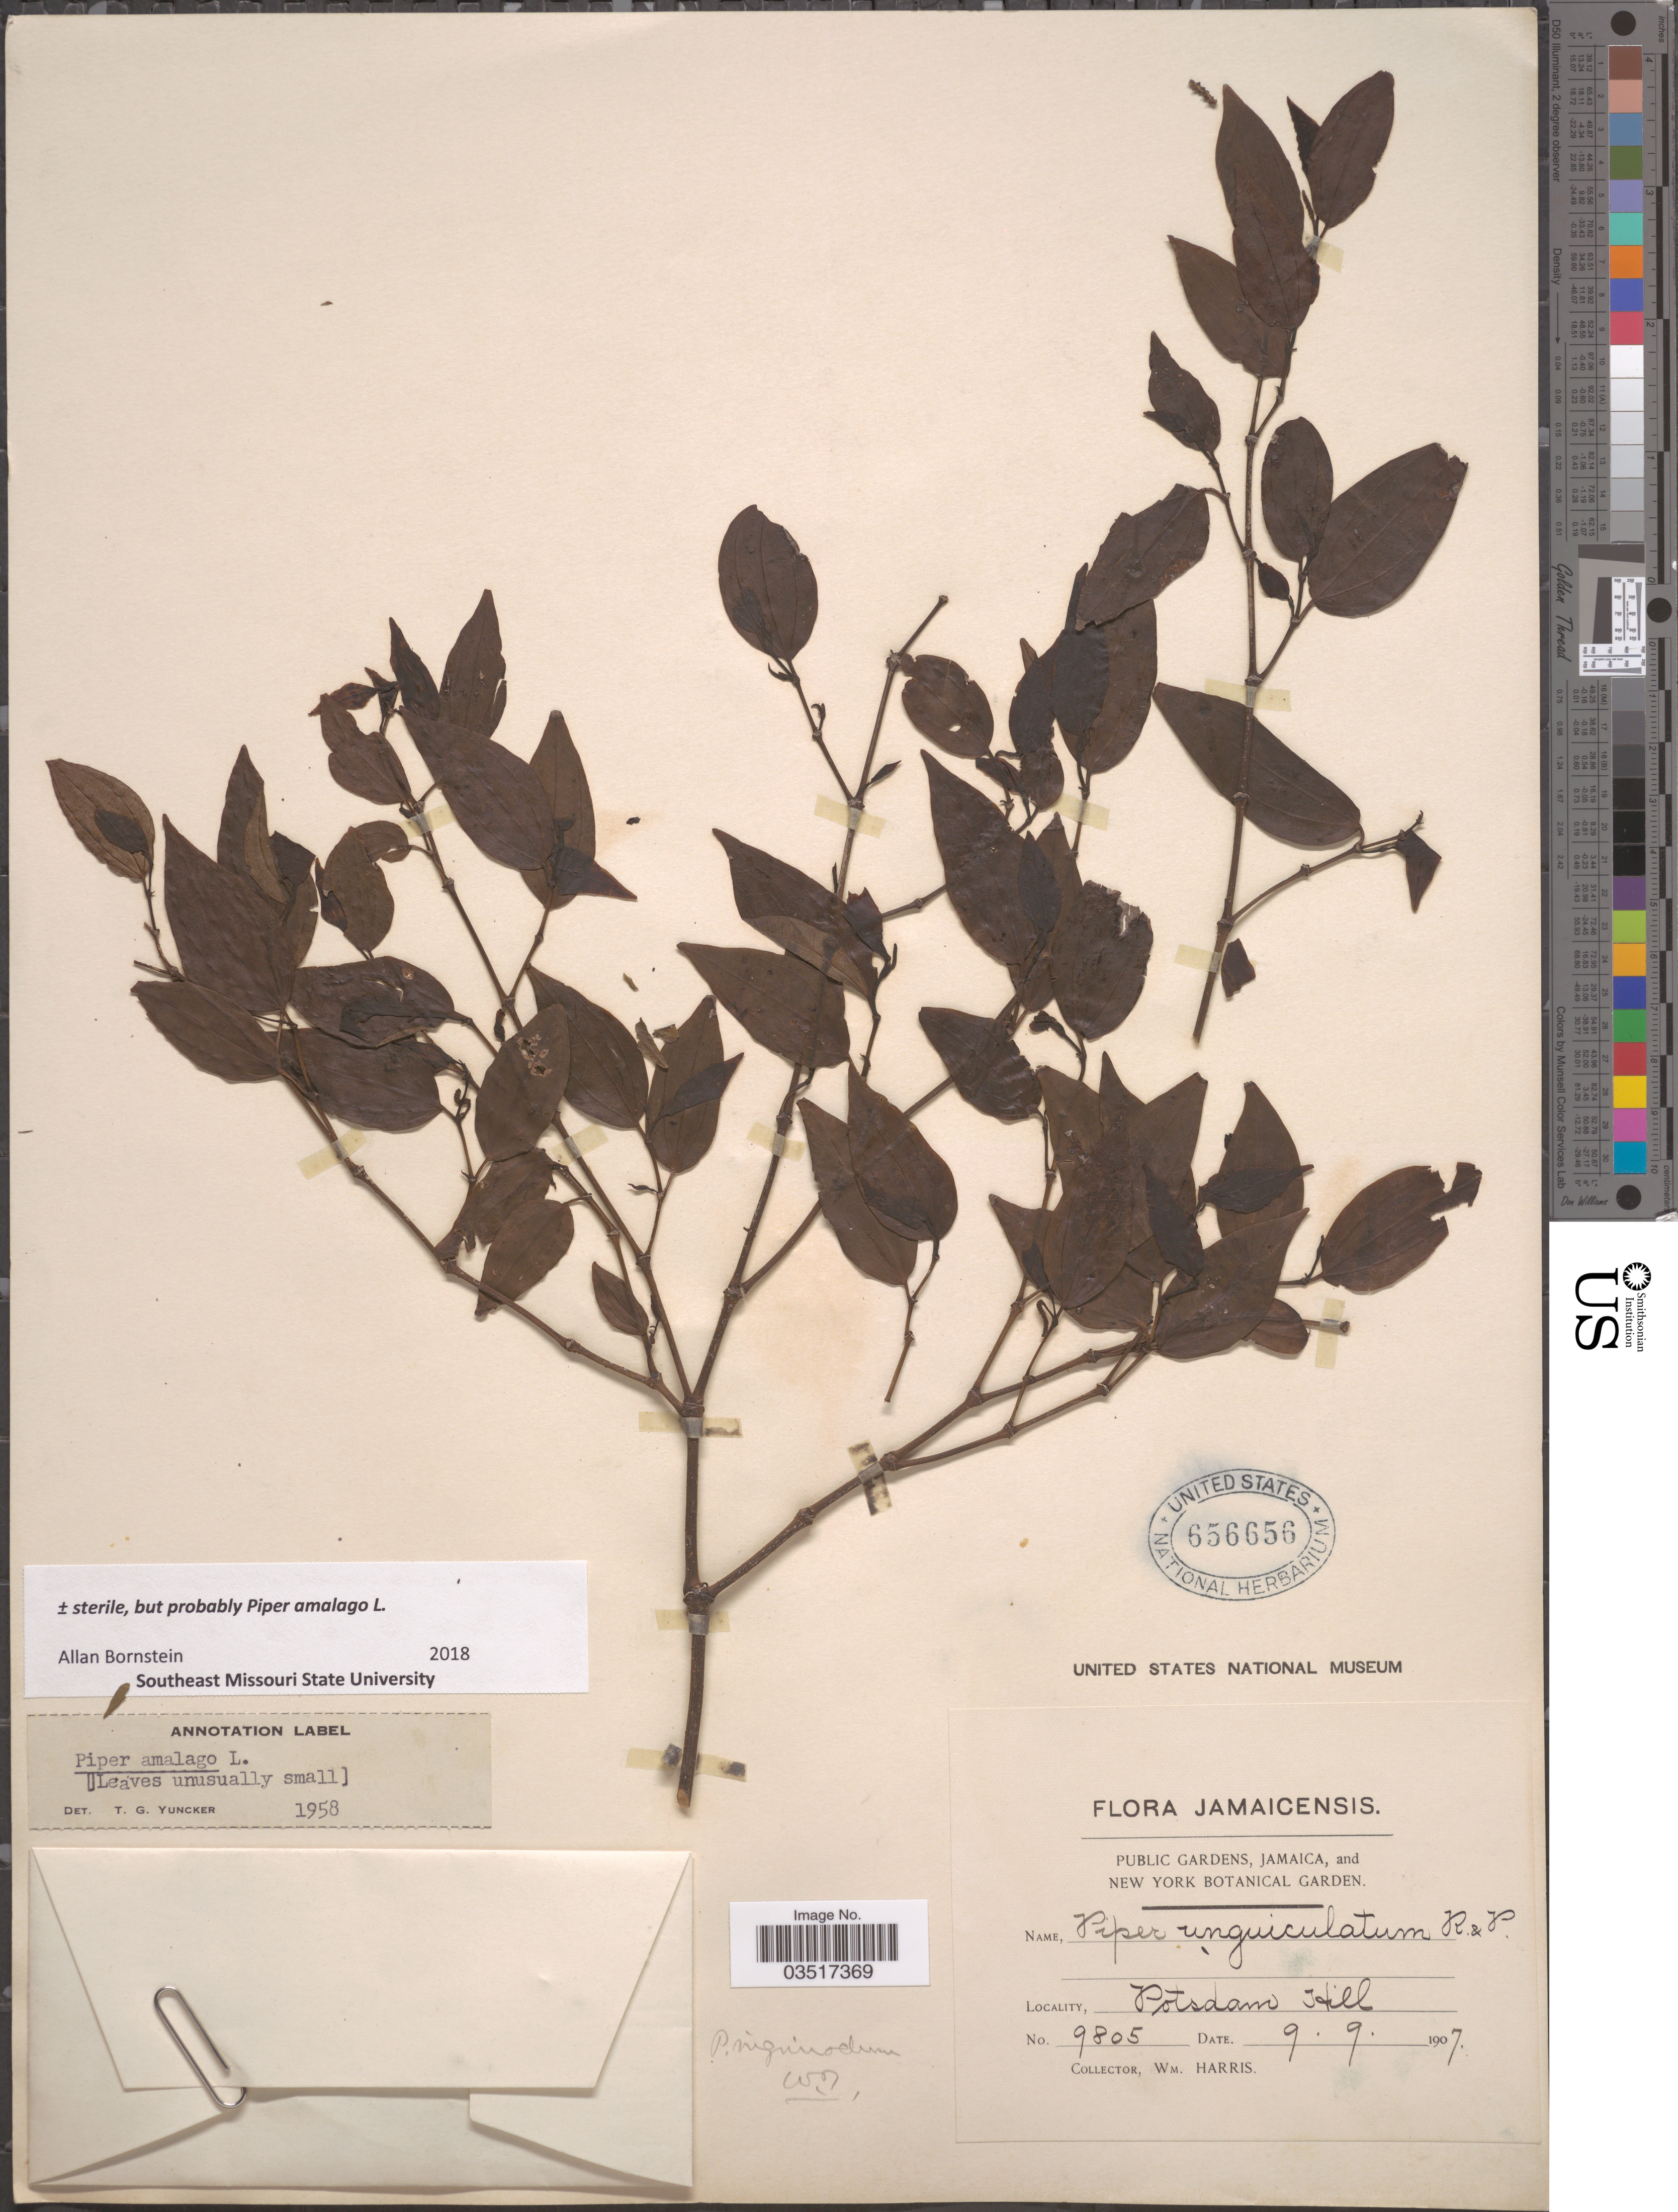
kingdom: Plantae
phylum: Tracheophyta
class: Magnoliopsida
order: Piperales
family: Piperaceae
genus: Piper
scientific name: Piper amalago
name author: L.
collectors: W. H. Harris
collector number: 9805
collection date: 1907-09-09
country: Jamaica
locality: Potsdam Hill.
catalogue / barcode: US 656656